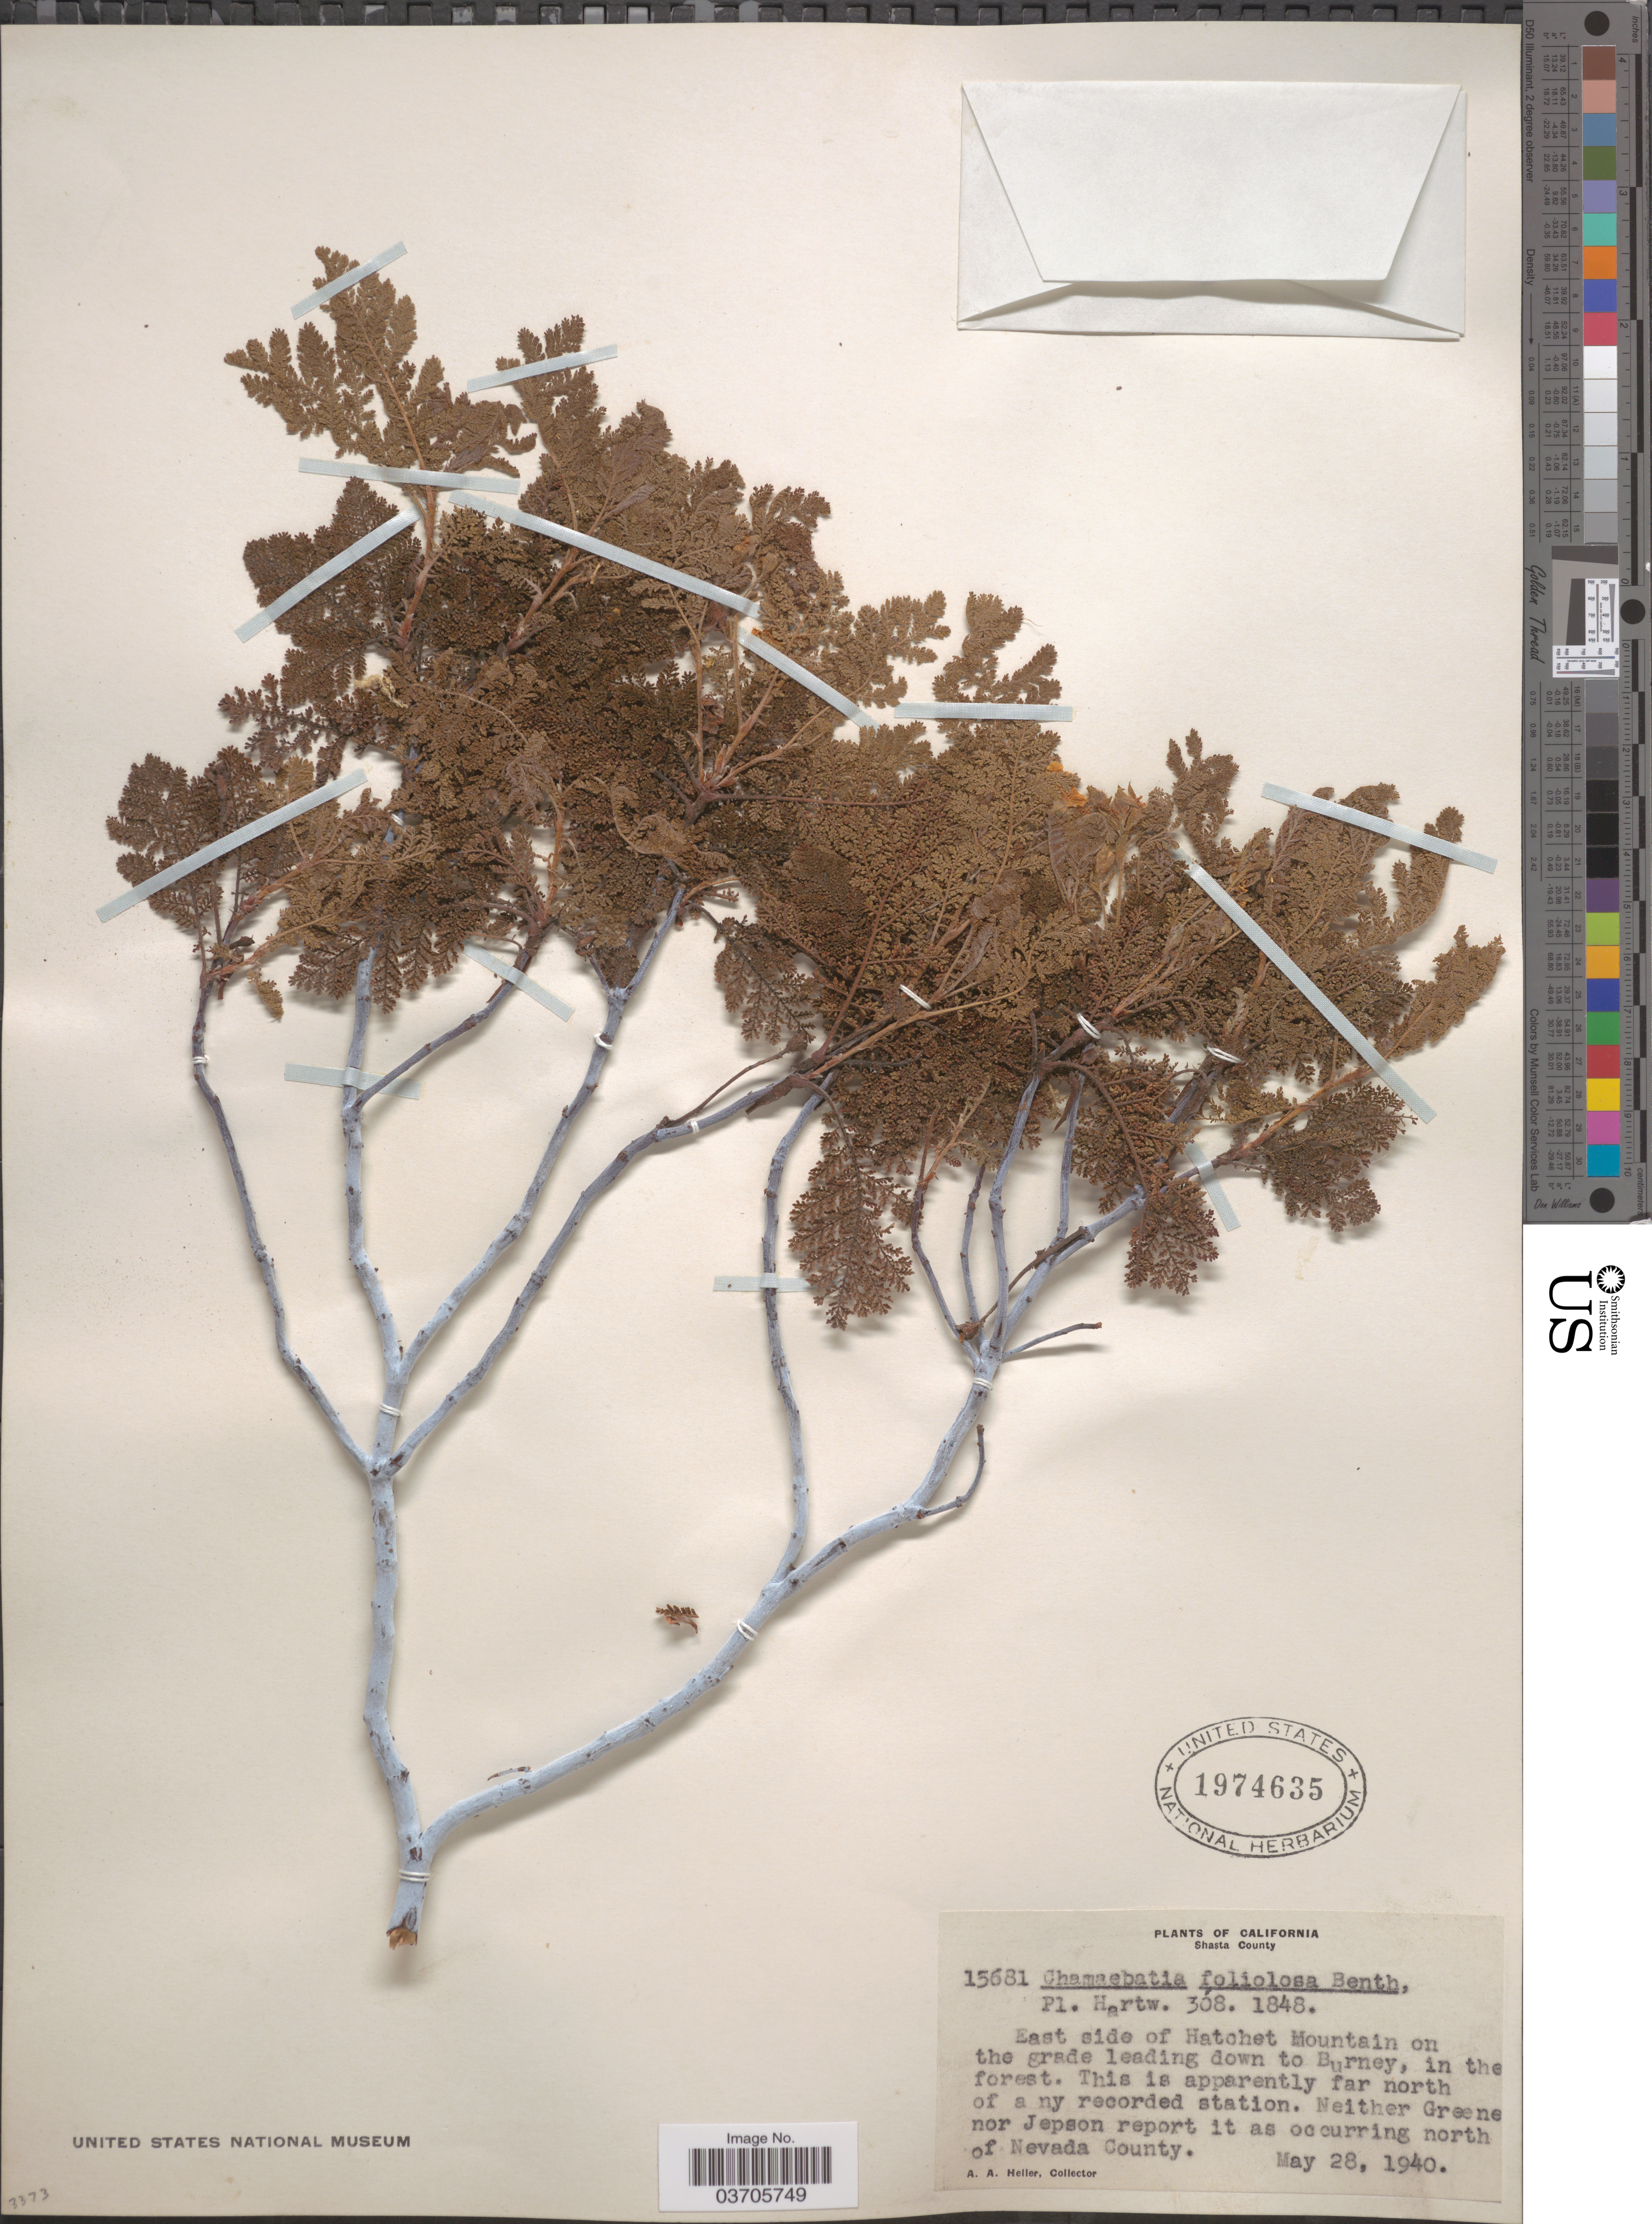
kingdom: Plantae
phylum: Tracheophyta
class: Magnoliopsida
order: Rosales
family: Rosaceae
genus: Chamaebatia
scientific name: Chamaebatia foliolosa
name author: Benth.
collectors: A. A. Heller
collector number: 15681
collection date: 1940-05-28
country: United States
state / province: California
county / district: Shasta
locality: Shasta County. East side of Hatchet Mountain on the grade leading down to Burney, in the forest. This is apparently far north of a ny recorded station. [unsure placement]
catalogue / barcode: US 1974635